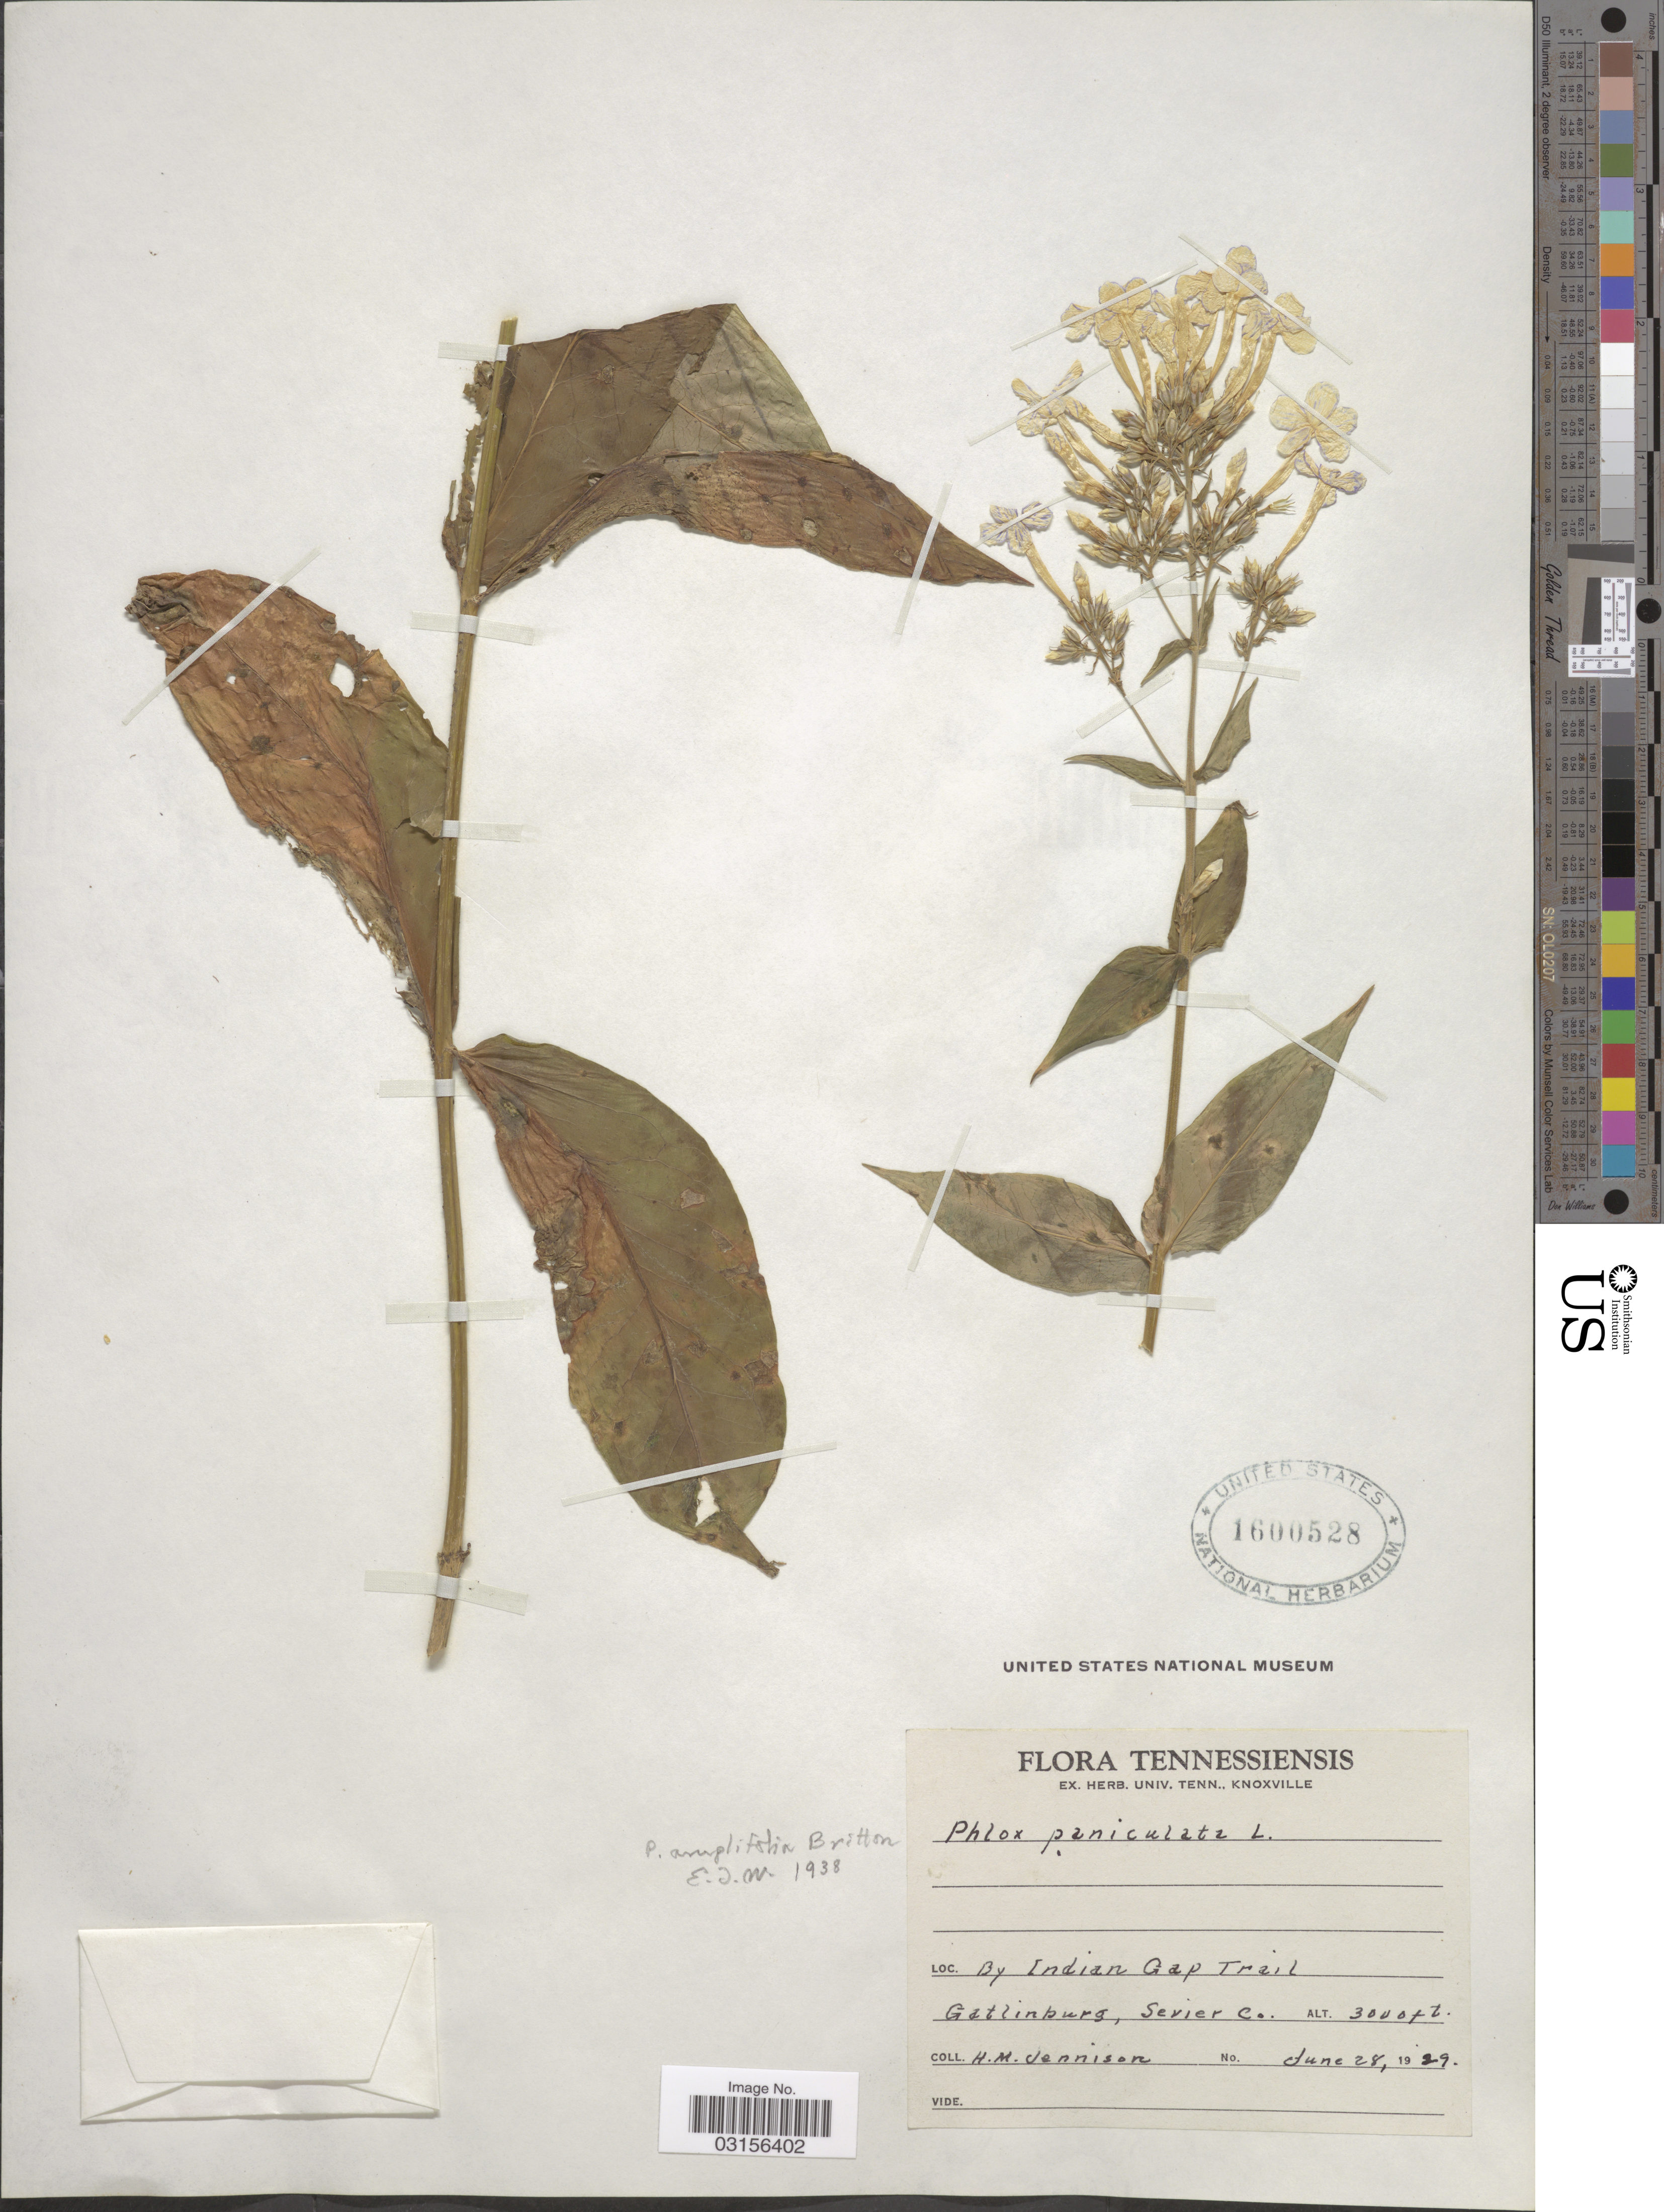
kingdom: Plantae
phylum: Tracheophyta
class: Magnoliopsida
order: Ericales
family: Polemoniaceae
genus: Phlox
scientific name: Phlox amplifolia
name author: Britton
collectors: H. Jennison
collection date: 1929-06-28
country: United States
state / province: Tennessee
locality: Indian Gap Trail. Gatlinburg, Sevier Co.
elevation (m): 914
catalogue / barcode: US 1600528